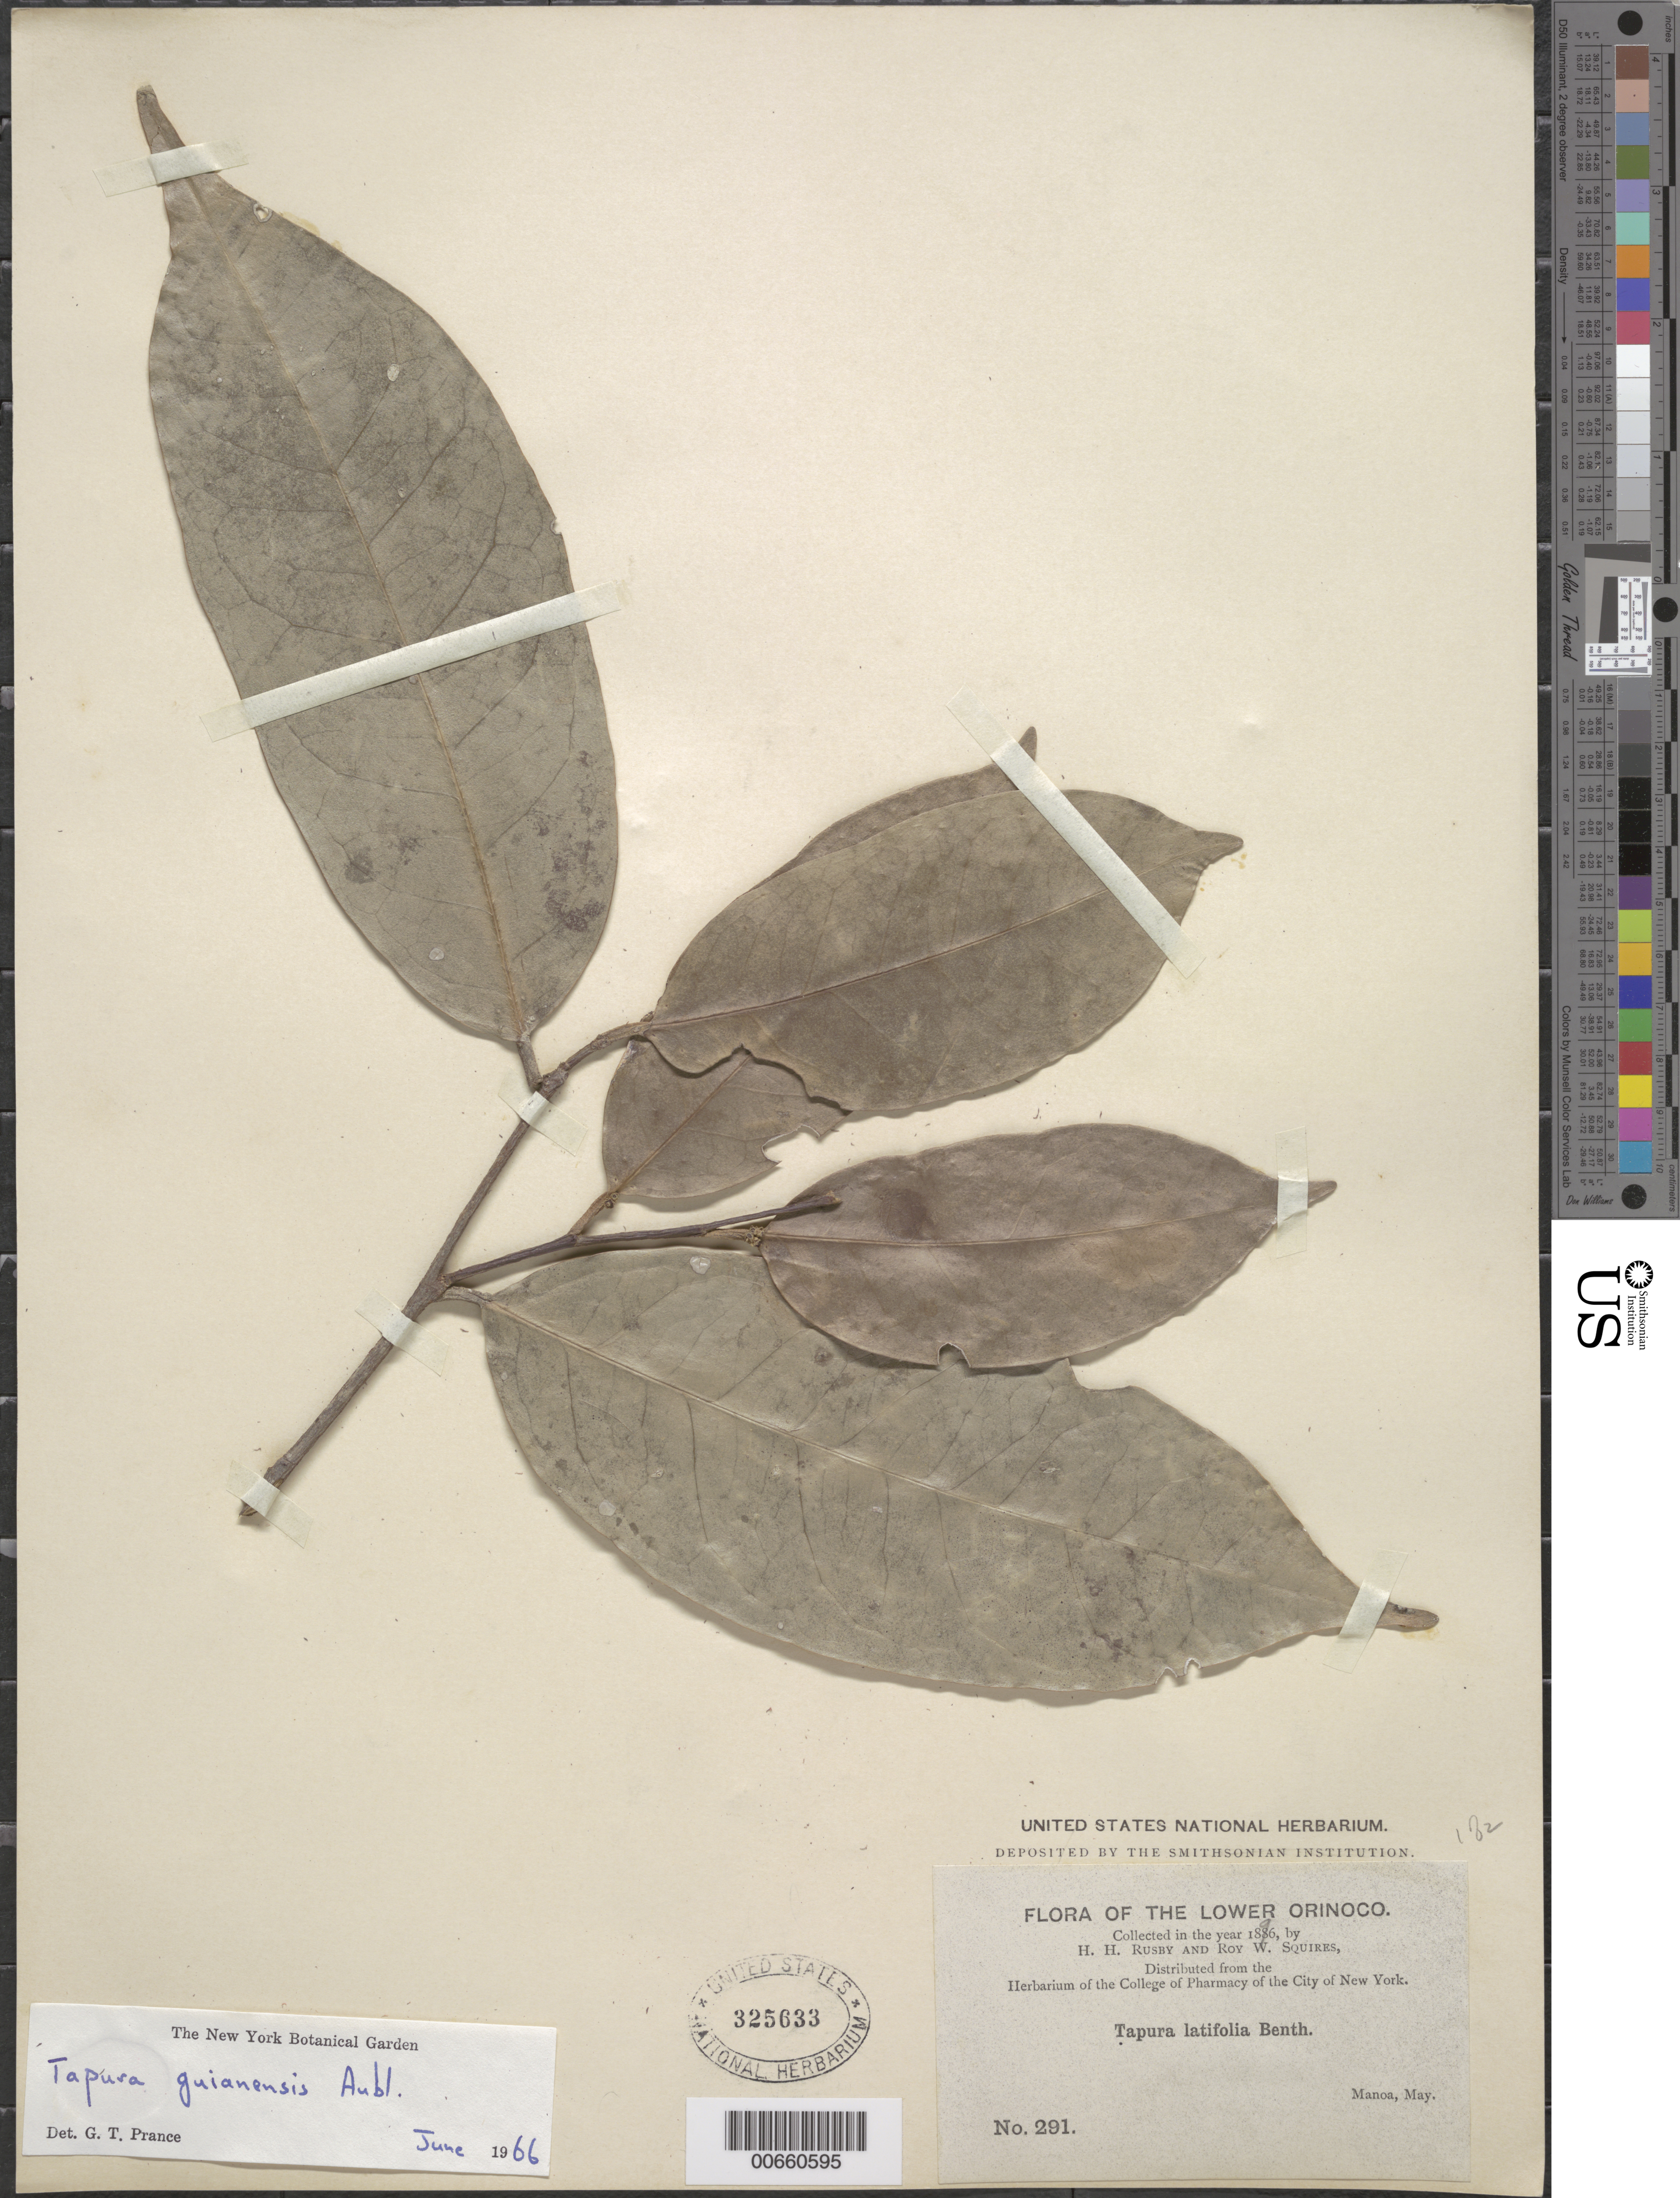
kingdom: Plantae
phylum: Tracheophyta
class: Magnoliopsida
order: Malpighiales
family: Dichapetalaceae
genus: Tapura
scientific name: Tapura guianensis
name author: Aubl.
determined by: Prance, G. T.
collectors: H. H. Rusby & R. Squires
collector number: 291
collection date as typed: May 1896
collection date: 1896-05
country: Venezuela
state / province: Delta Amacuro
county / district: Antonio Díaz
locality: Lower Orinoco, Manoa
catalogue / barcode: US 325633